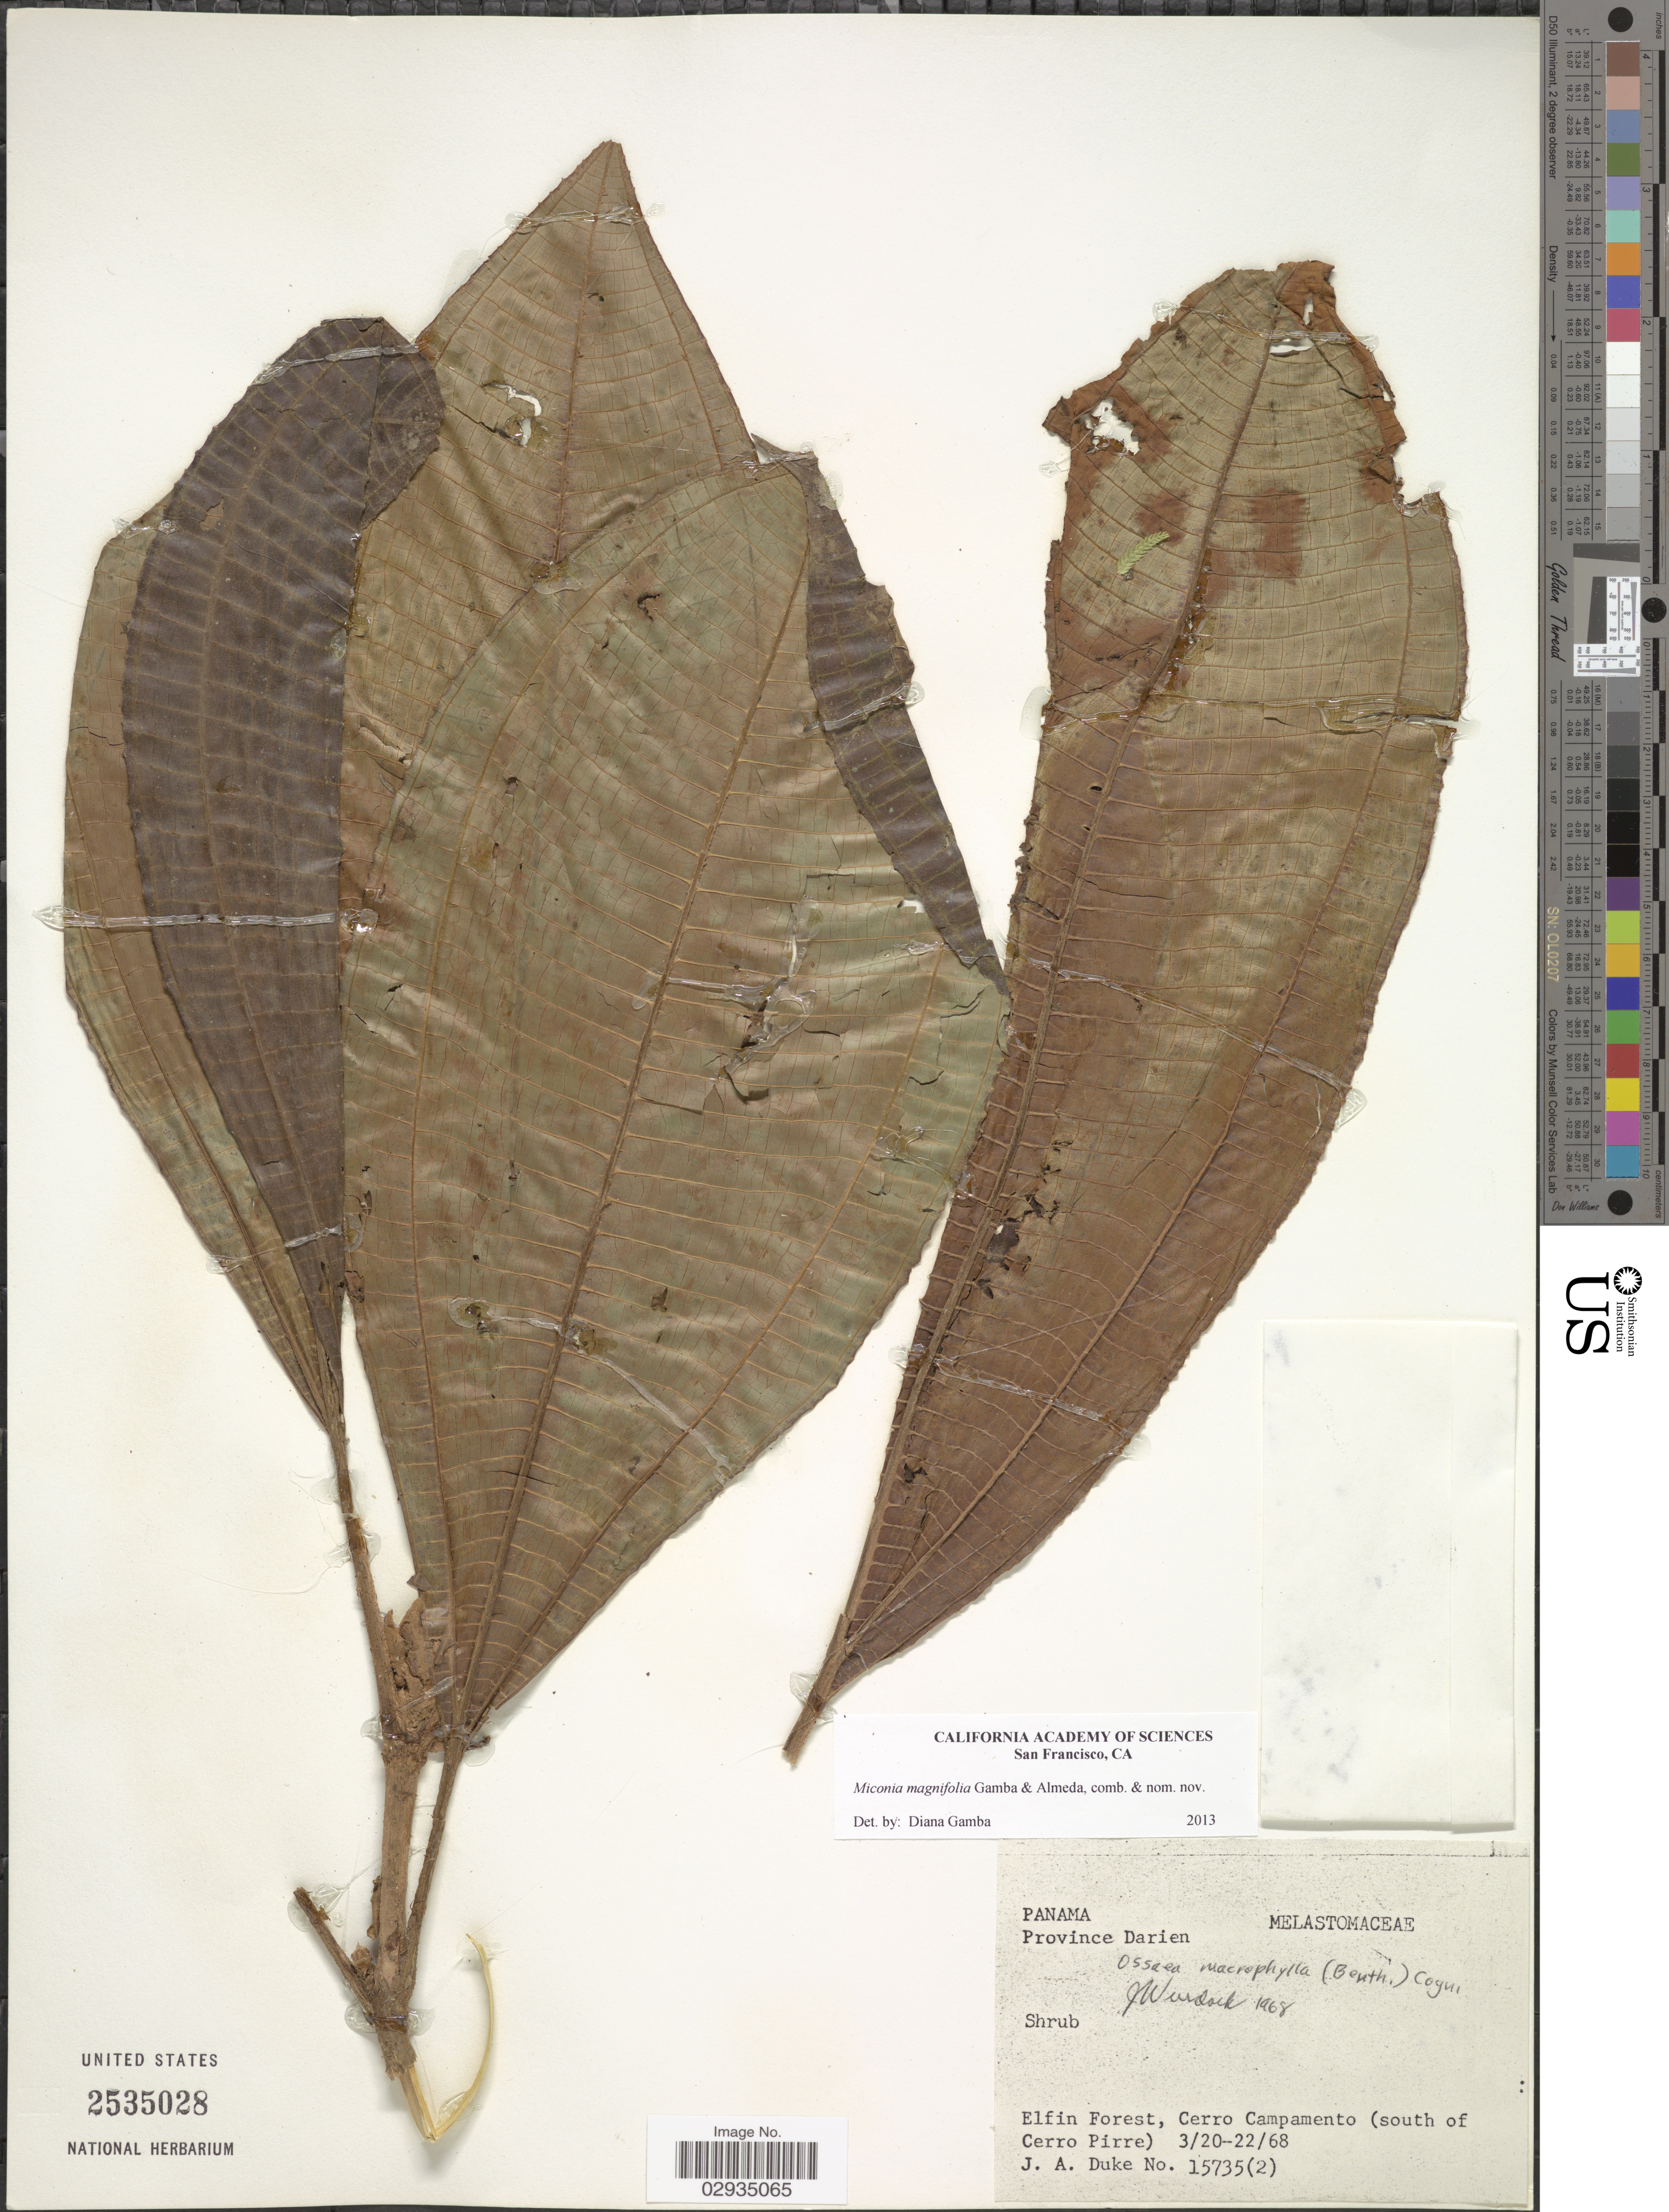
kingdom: Plantae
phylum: Tracheophyta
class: Magnoliopsida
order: Myrtales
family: Melastomataceae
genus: Miconia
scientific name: Miconia magnifolia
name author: Gamba & Almeda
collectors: J. A. Duke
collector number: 15735 (2)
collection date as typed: Transcribed d/m/y: 20/3/68 to 22/3/68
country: Panama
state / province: Darién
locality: Elfin Forest, Cerro Campamento (south of Cerro Pirre).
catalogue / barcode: US 2535028